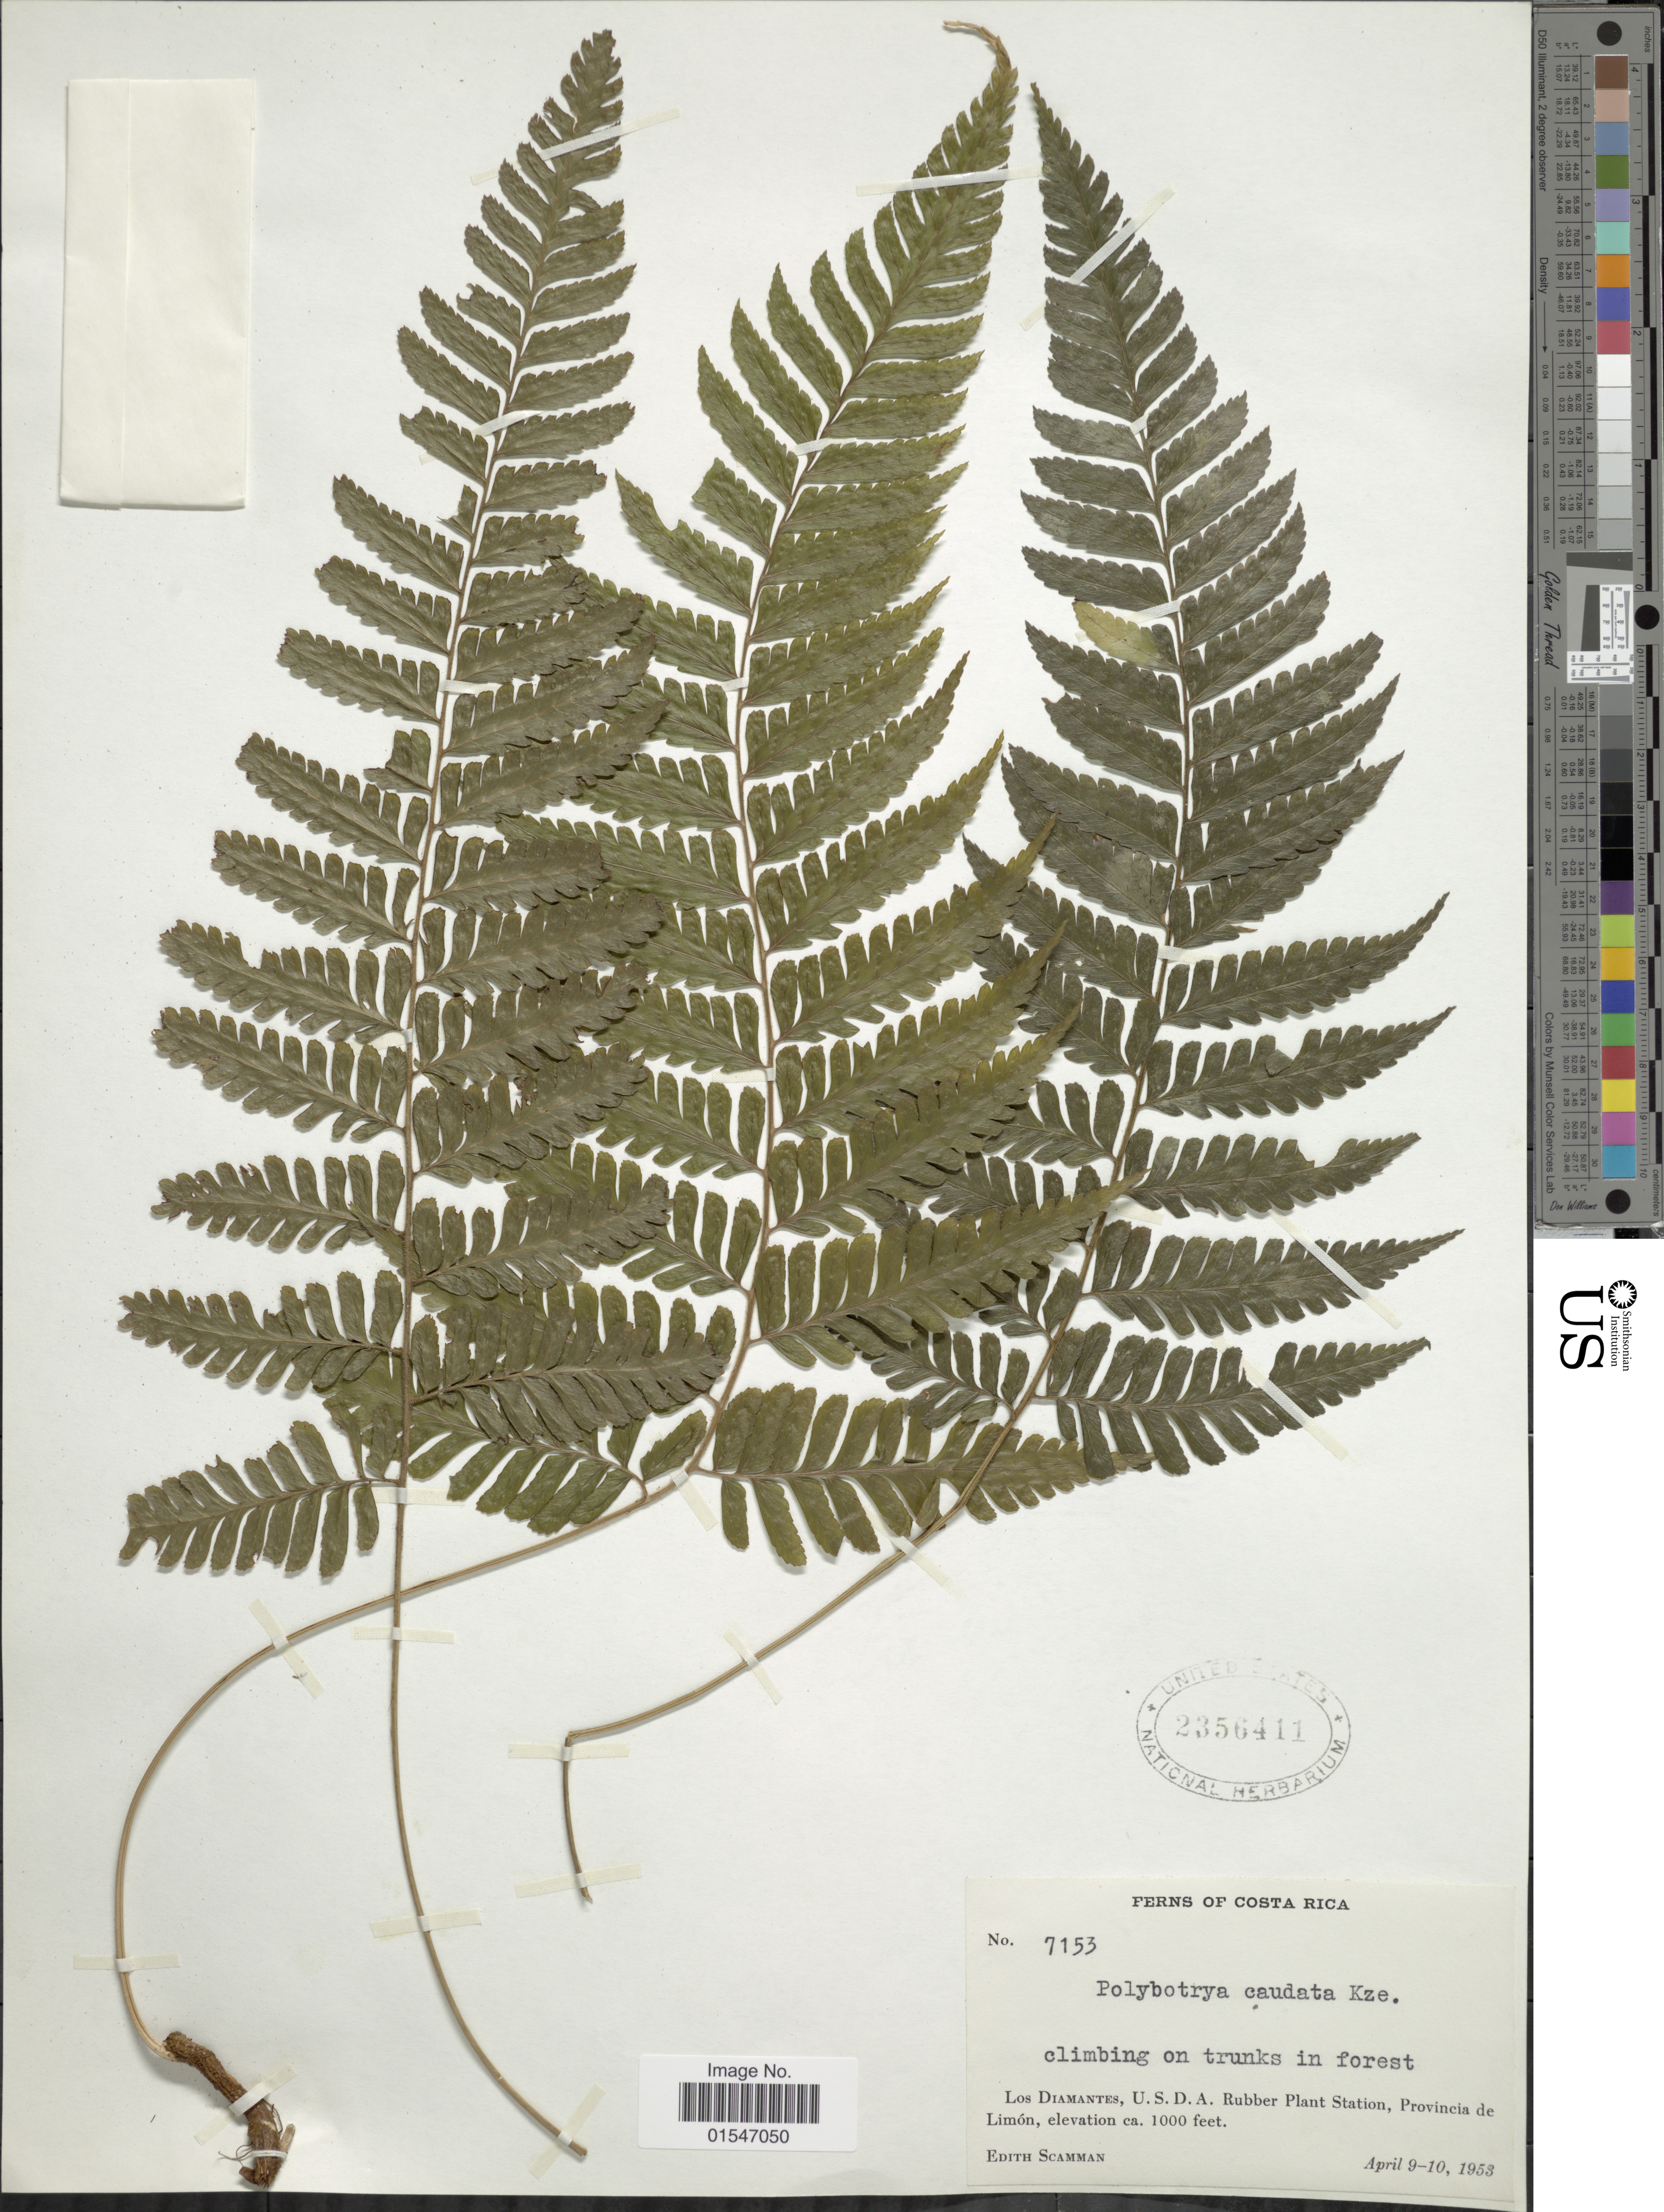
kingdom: Plantae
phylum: Tracheophyta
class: Polypodiopsida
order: Polypodiales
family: Dryopteridaceae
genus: Polybotrya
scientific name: Polybotrya caudata f. villosa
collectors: E. Scamman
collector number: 7153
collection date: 1953-04-09/1953-04-10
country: Costa Rica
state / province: Limón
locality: Los Diamantes, U.S.D.A. Rubber Plant Station, Provincia de Limon.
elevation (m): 305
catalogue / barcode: US 2356411